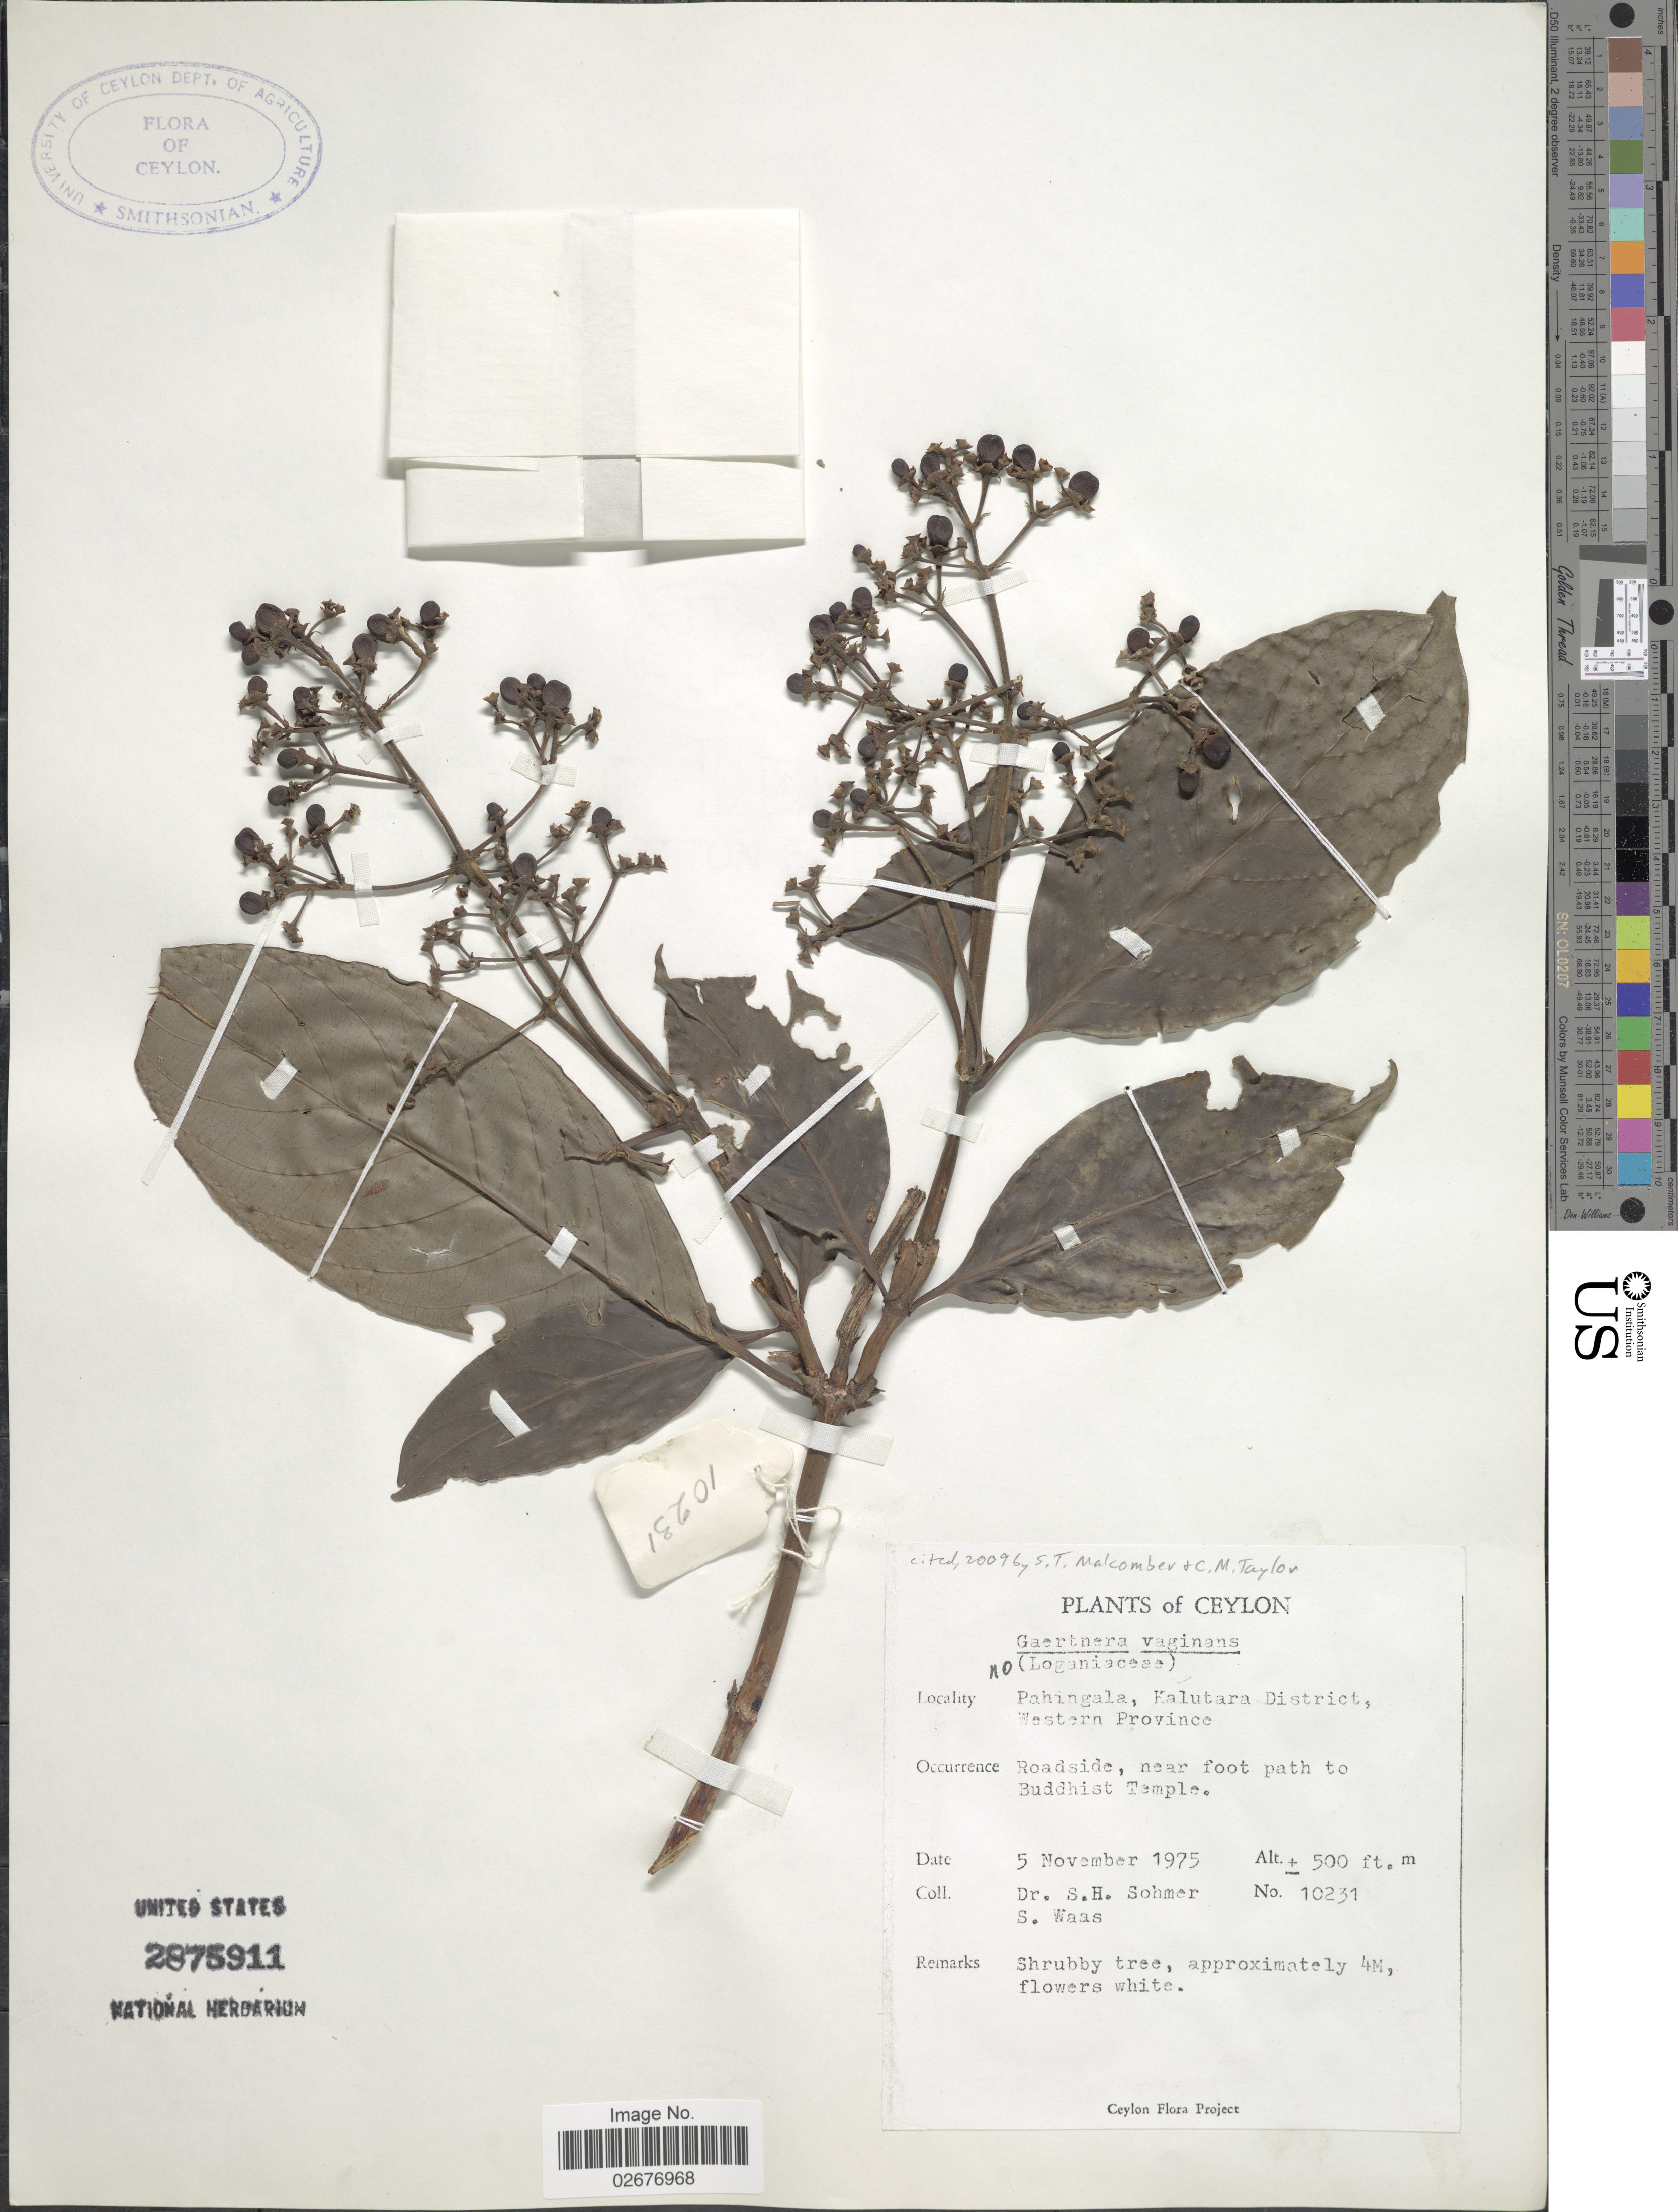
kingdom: Plantae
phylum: Tracheophyta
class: Magnoliopsida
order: Gentianales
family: Rubiaceae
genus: Gaertnera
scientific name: Gaertnera vaginans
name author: (DC.) Merr.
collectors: S. H. Sohmer & S. Waas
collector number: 10231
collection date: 1975-11-05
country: Sri Lanka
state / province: Western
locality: Ceylon, Pahingla, Kalutara District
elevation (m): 152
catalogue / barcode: US 2875911